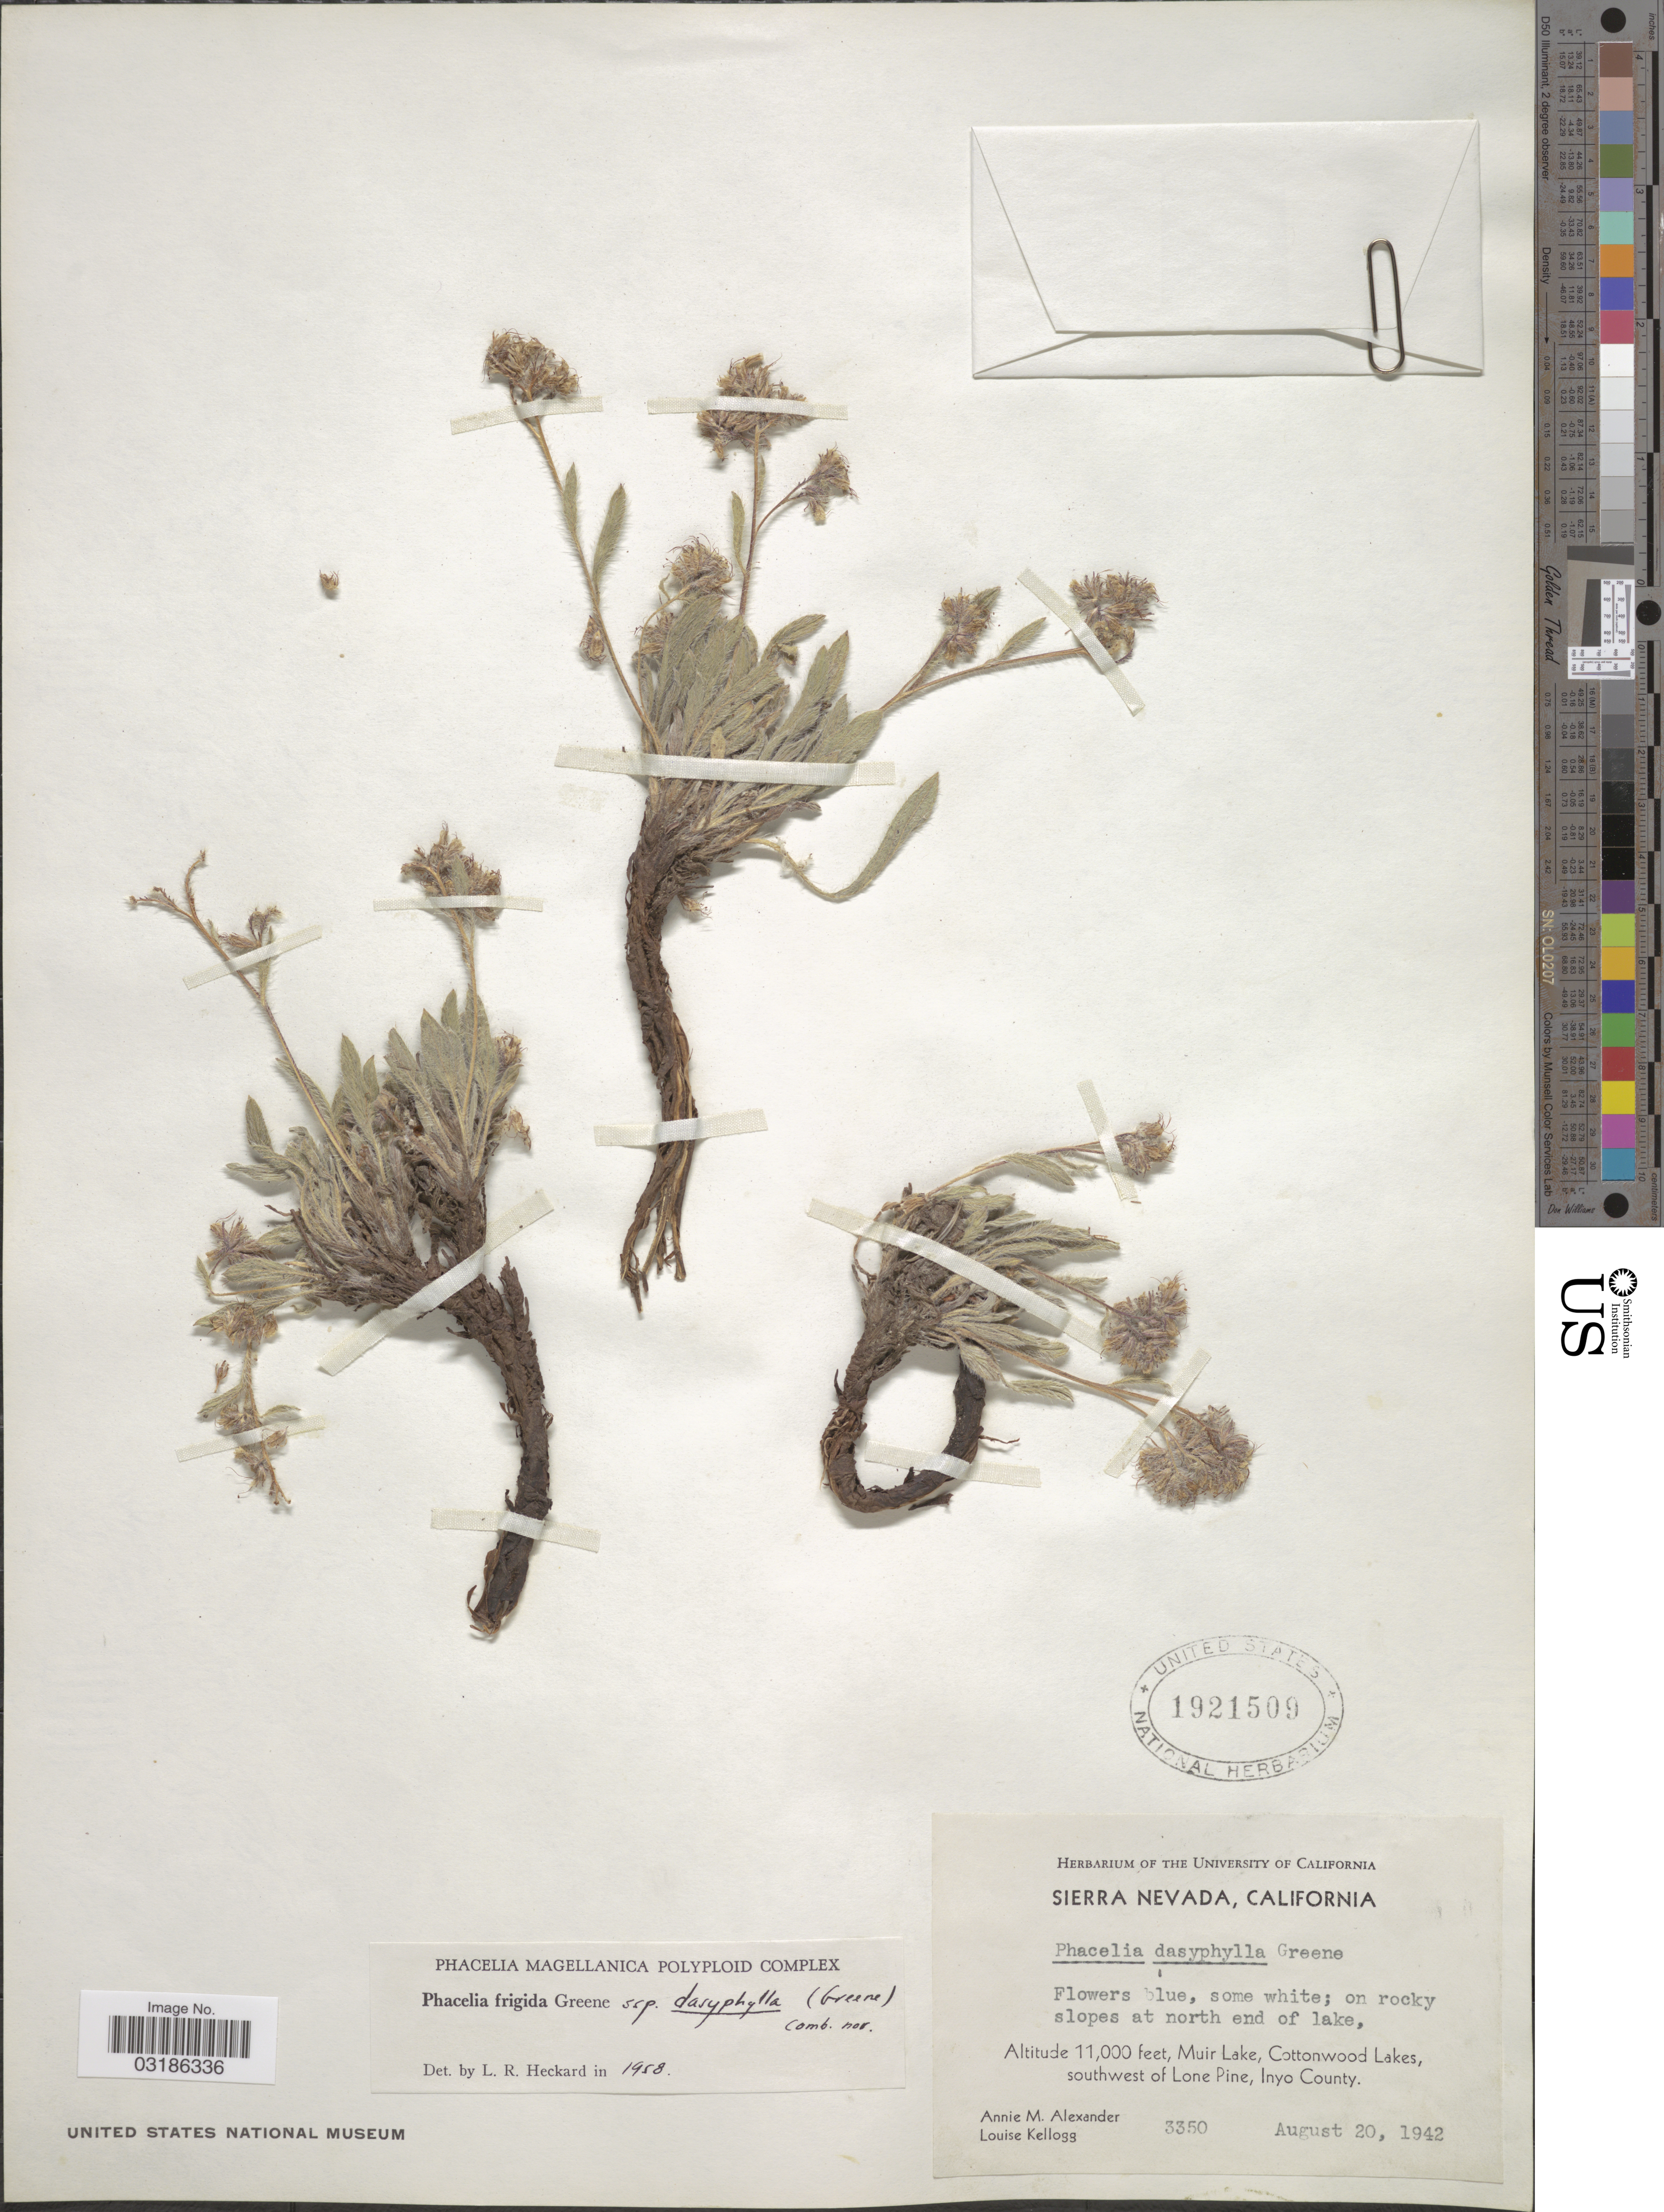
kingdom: Plantae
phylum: Tracheophyta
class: Magnoliopsida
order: Boraginales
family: Hydrophyllaceae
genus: Phacelia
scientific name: Phacelia frigida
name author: Greene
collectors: A. M. Alexander & L. Kellogg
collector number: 3350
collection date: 1942-08-20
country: United States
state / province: California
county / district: Inyo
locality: Sierra Nevada. On rocky slopes at north end of lake, Cottonwood Lakes, southwest of Lone Pine, Inyo County.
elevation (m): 3353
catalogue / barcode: US 1921509